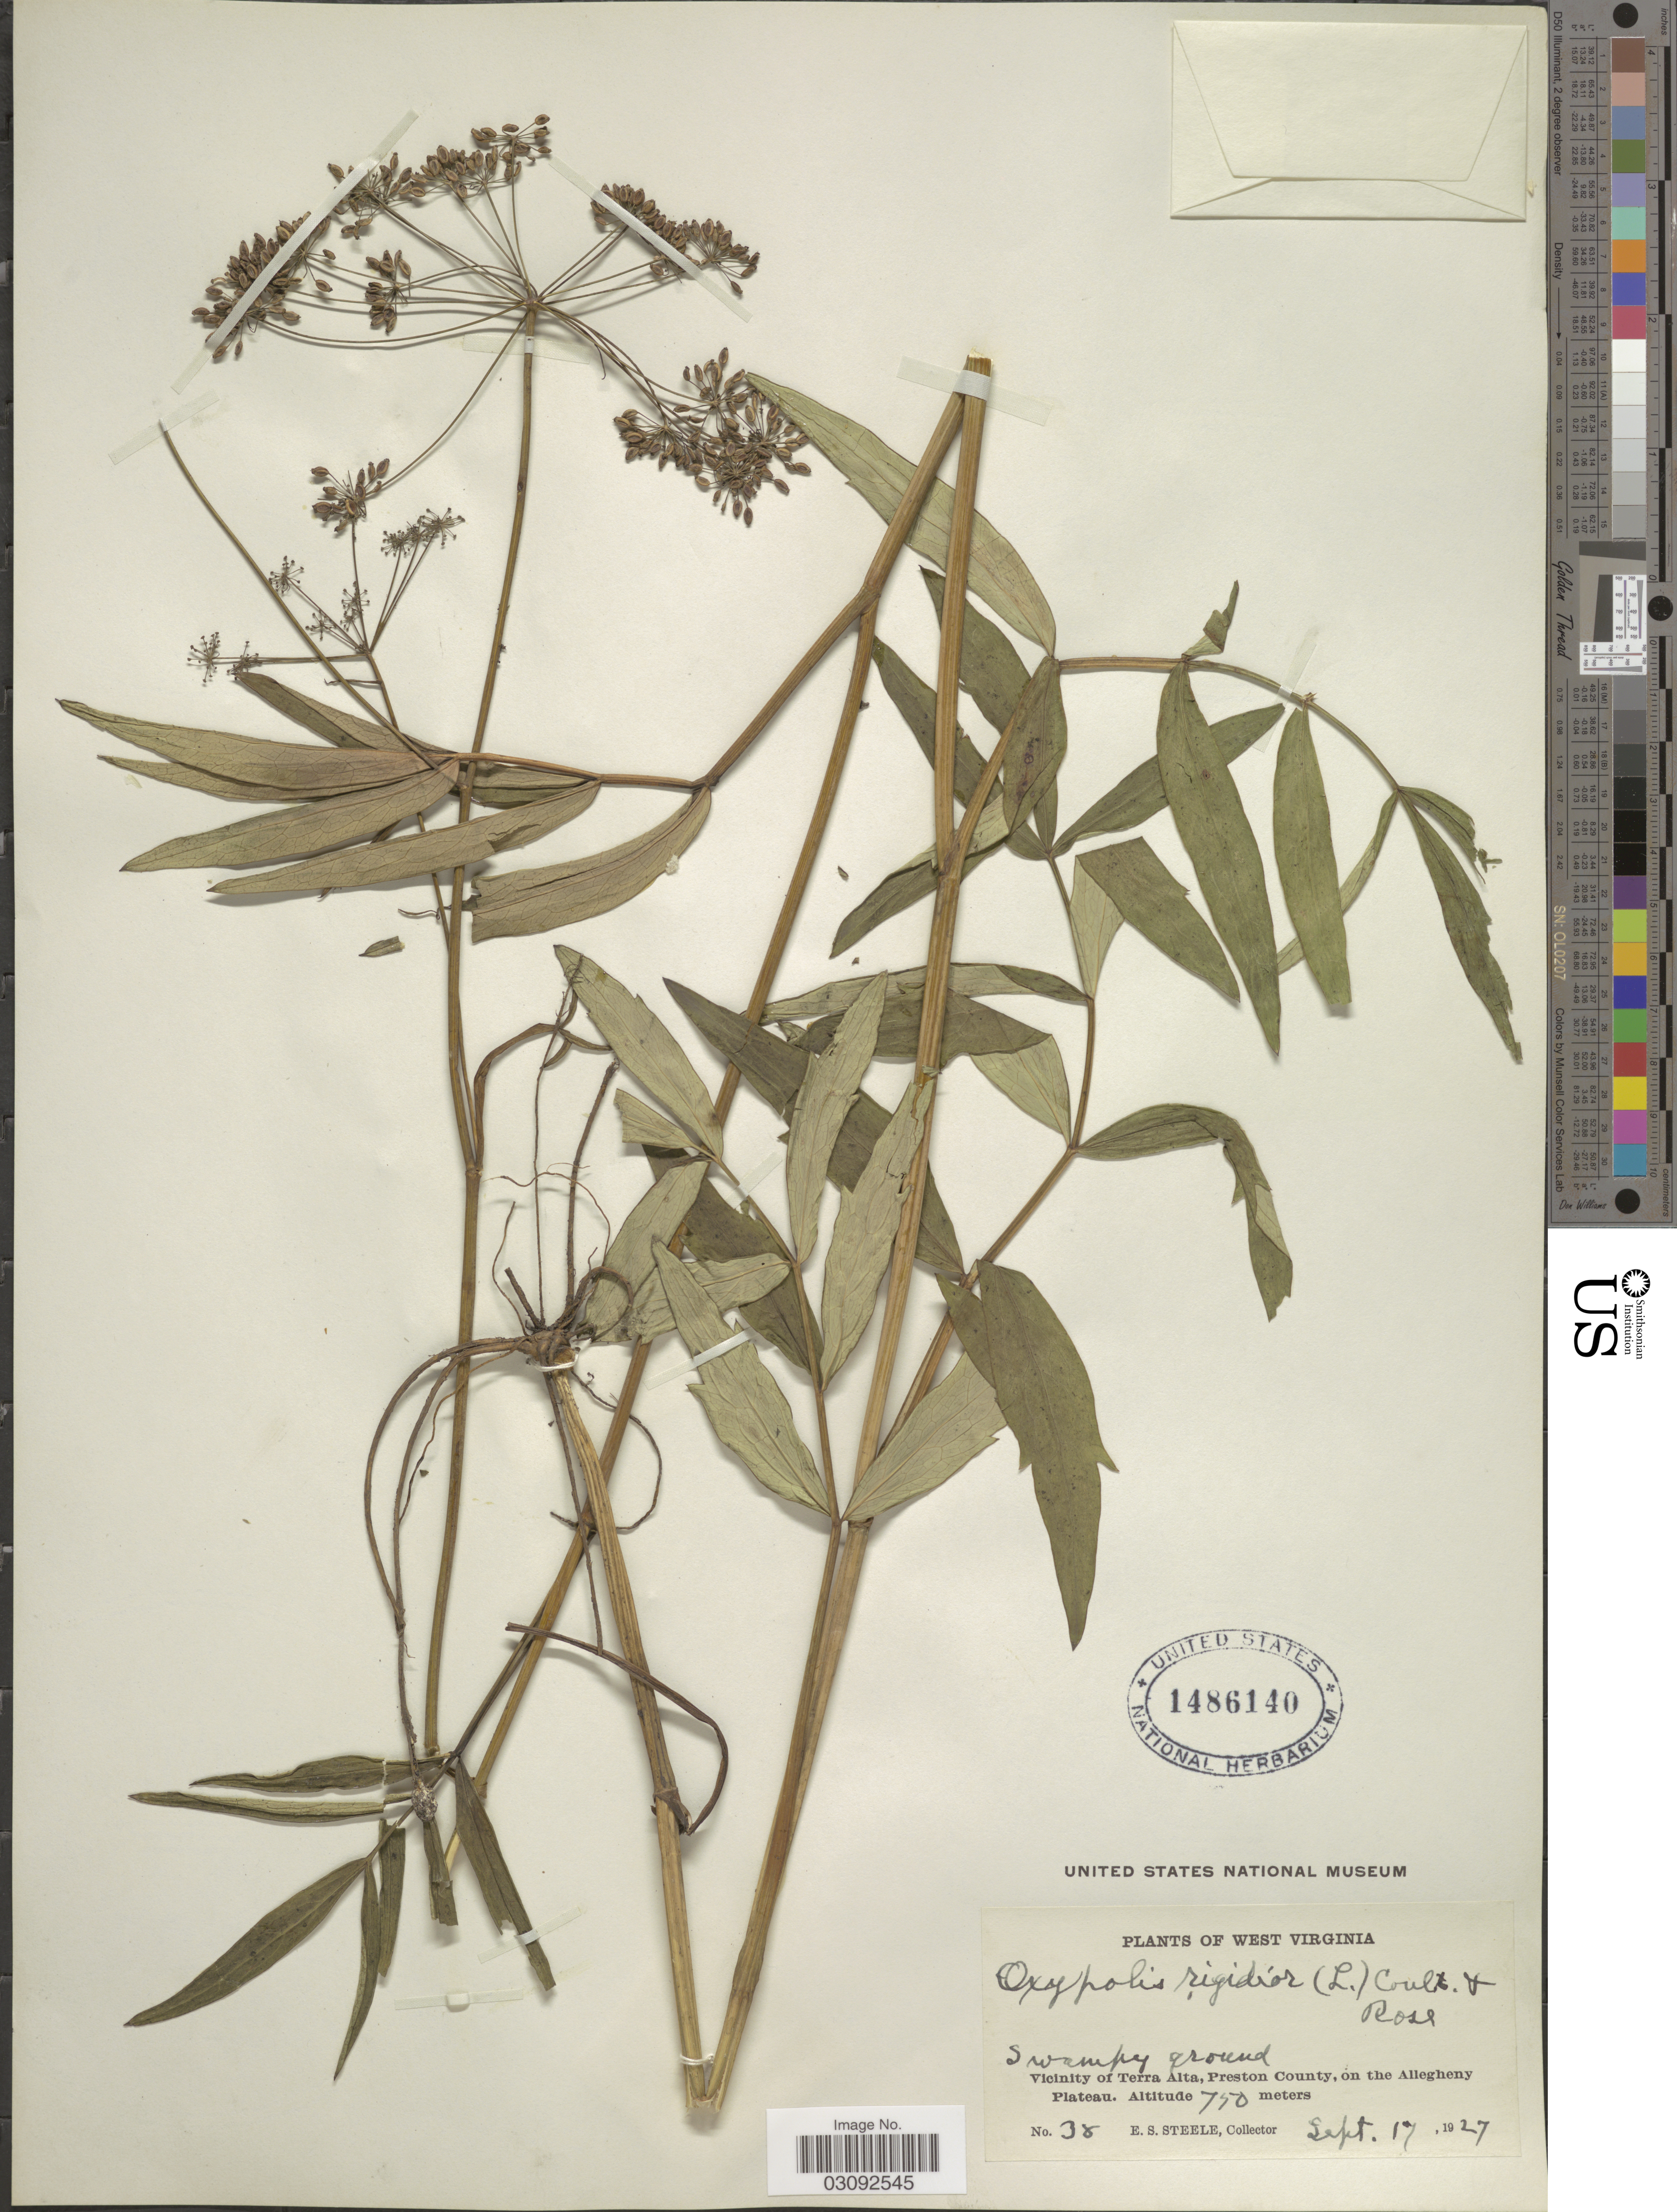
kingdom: Plantae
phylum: Tracheophyta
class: Magnoliopsida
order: Apiales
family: Apiaceae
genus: Oxypolis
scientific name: Oxypolis rigidior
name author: (L.) Raf.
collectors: E. Steele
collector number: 38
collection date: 1927-09-17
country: United States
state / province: West Virginia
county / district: Preston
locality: Vicinity of Terra Alta, Preston County, on the Allegheny Plateau.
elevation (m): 750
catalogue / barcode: US 1486140